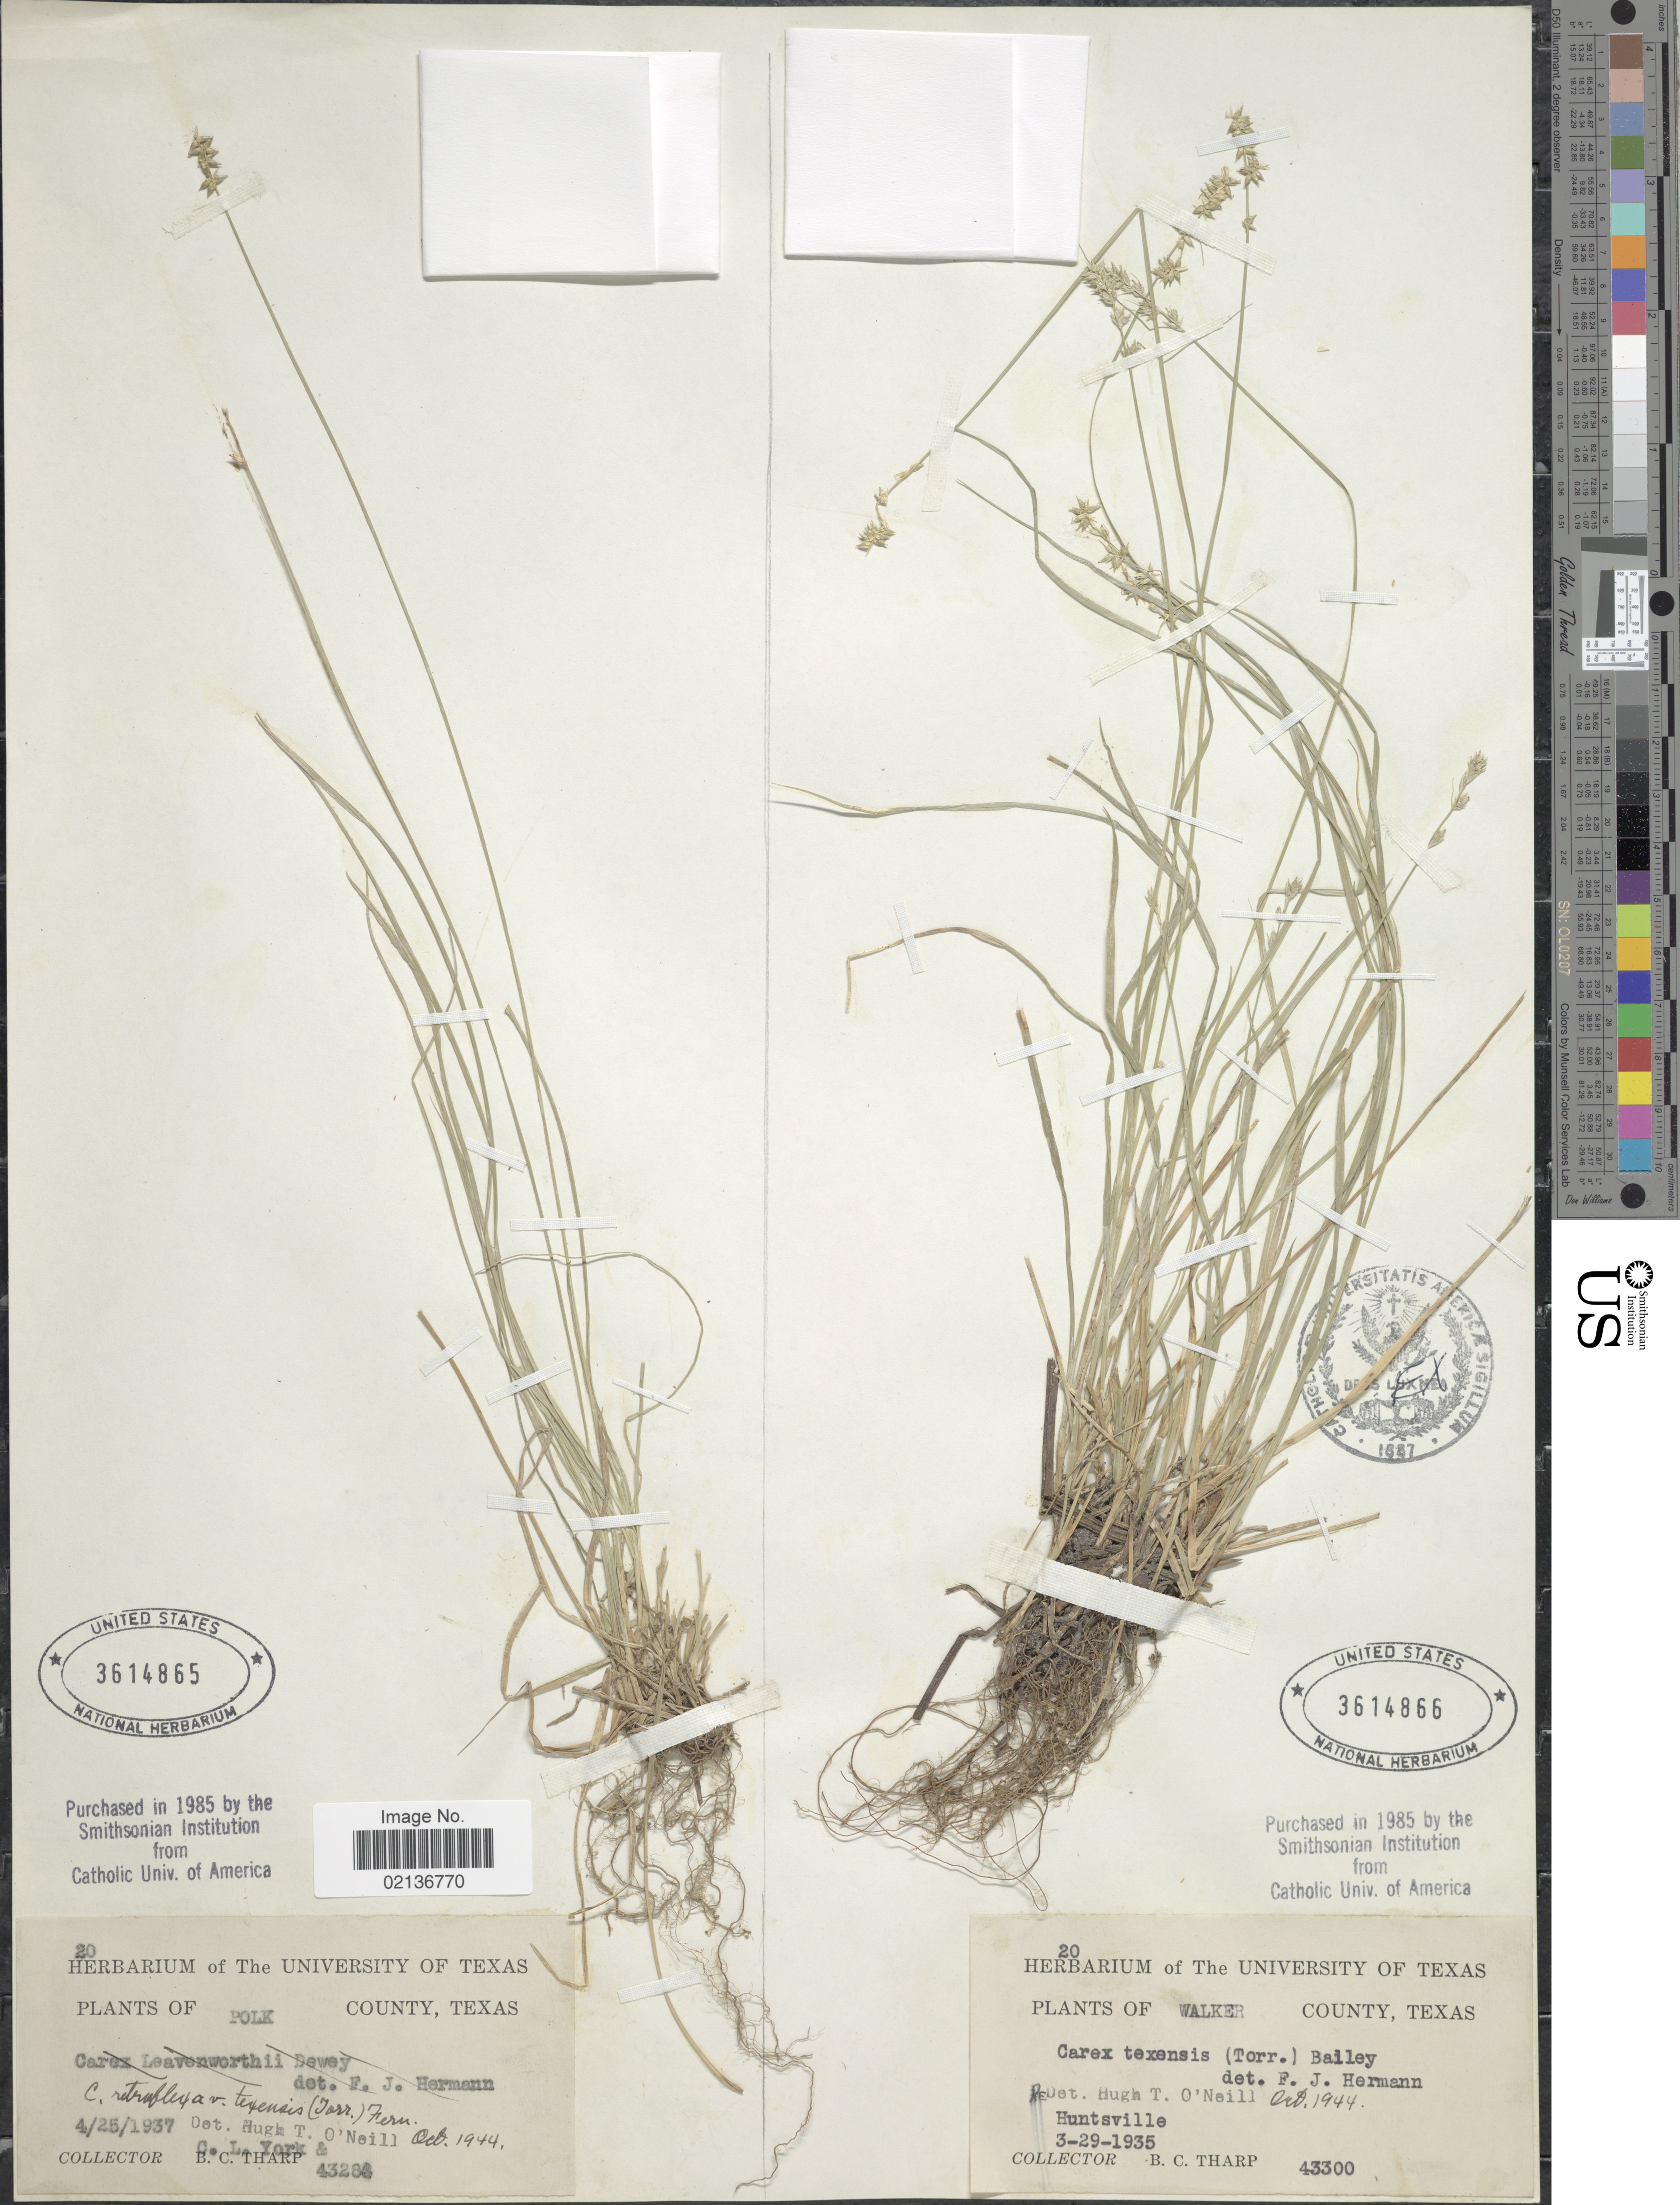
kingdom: Plantae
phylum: Tracheophyta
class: Liliopsida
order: Poales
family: Cyperaceae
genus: Carex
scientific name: Carex texensis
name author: (Torr. ex L.H. Bailey) L.H. Bailey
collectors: C. L. York & B. C. Tharp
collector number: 43284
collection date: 1937-04-25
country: United States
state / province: Texas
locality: Polk County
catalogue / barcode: US 3614865